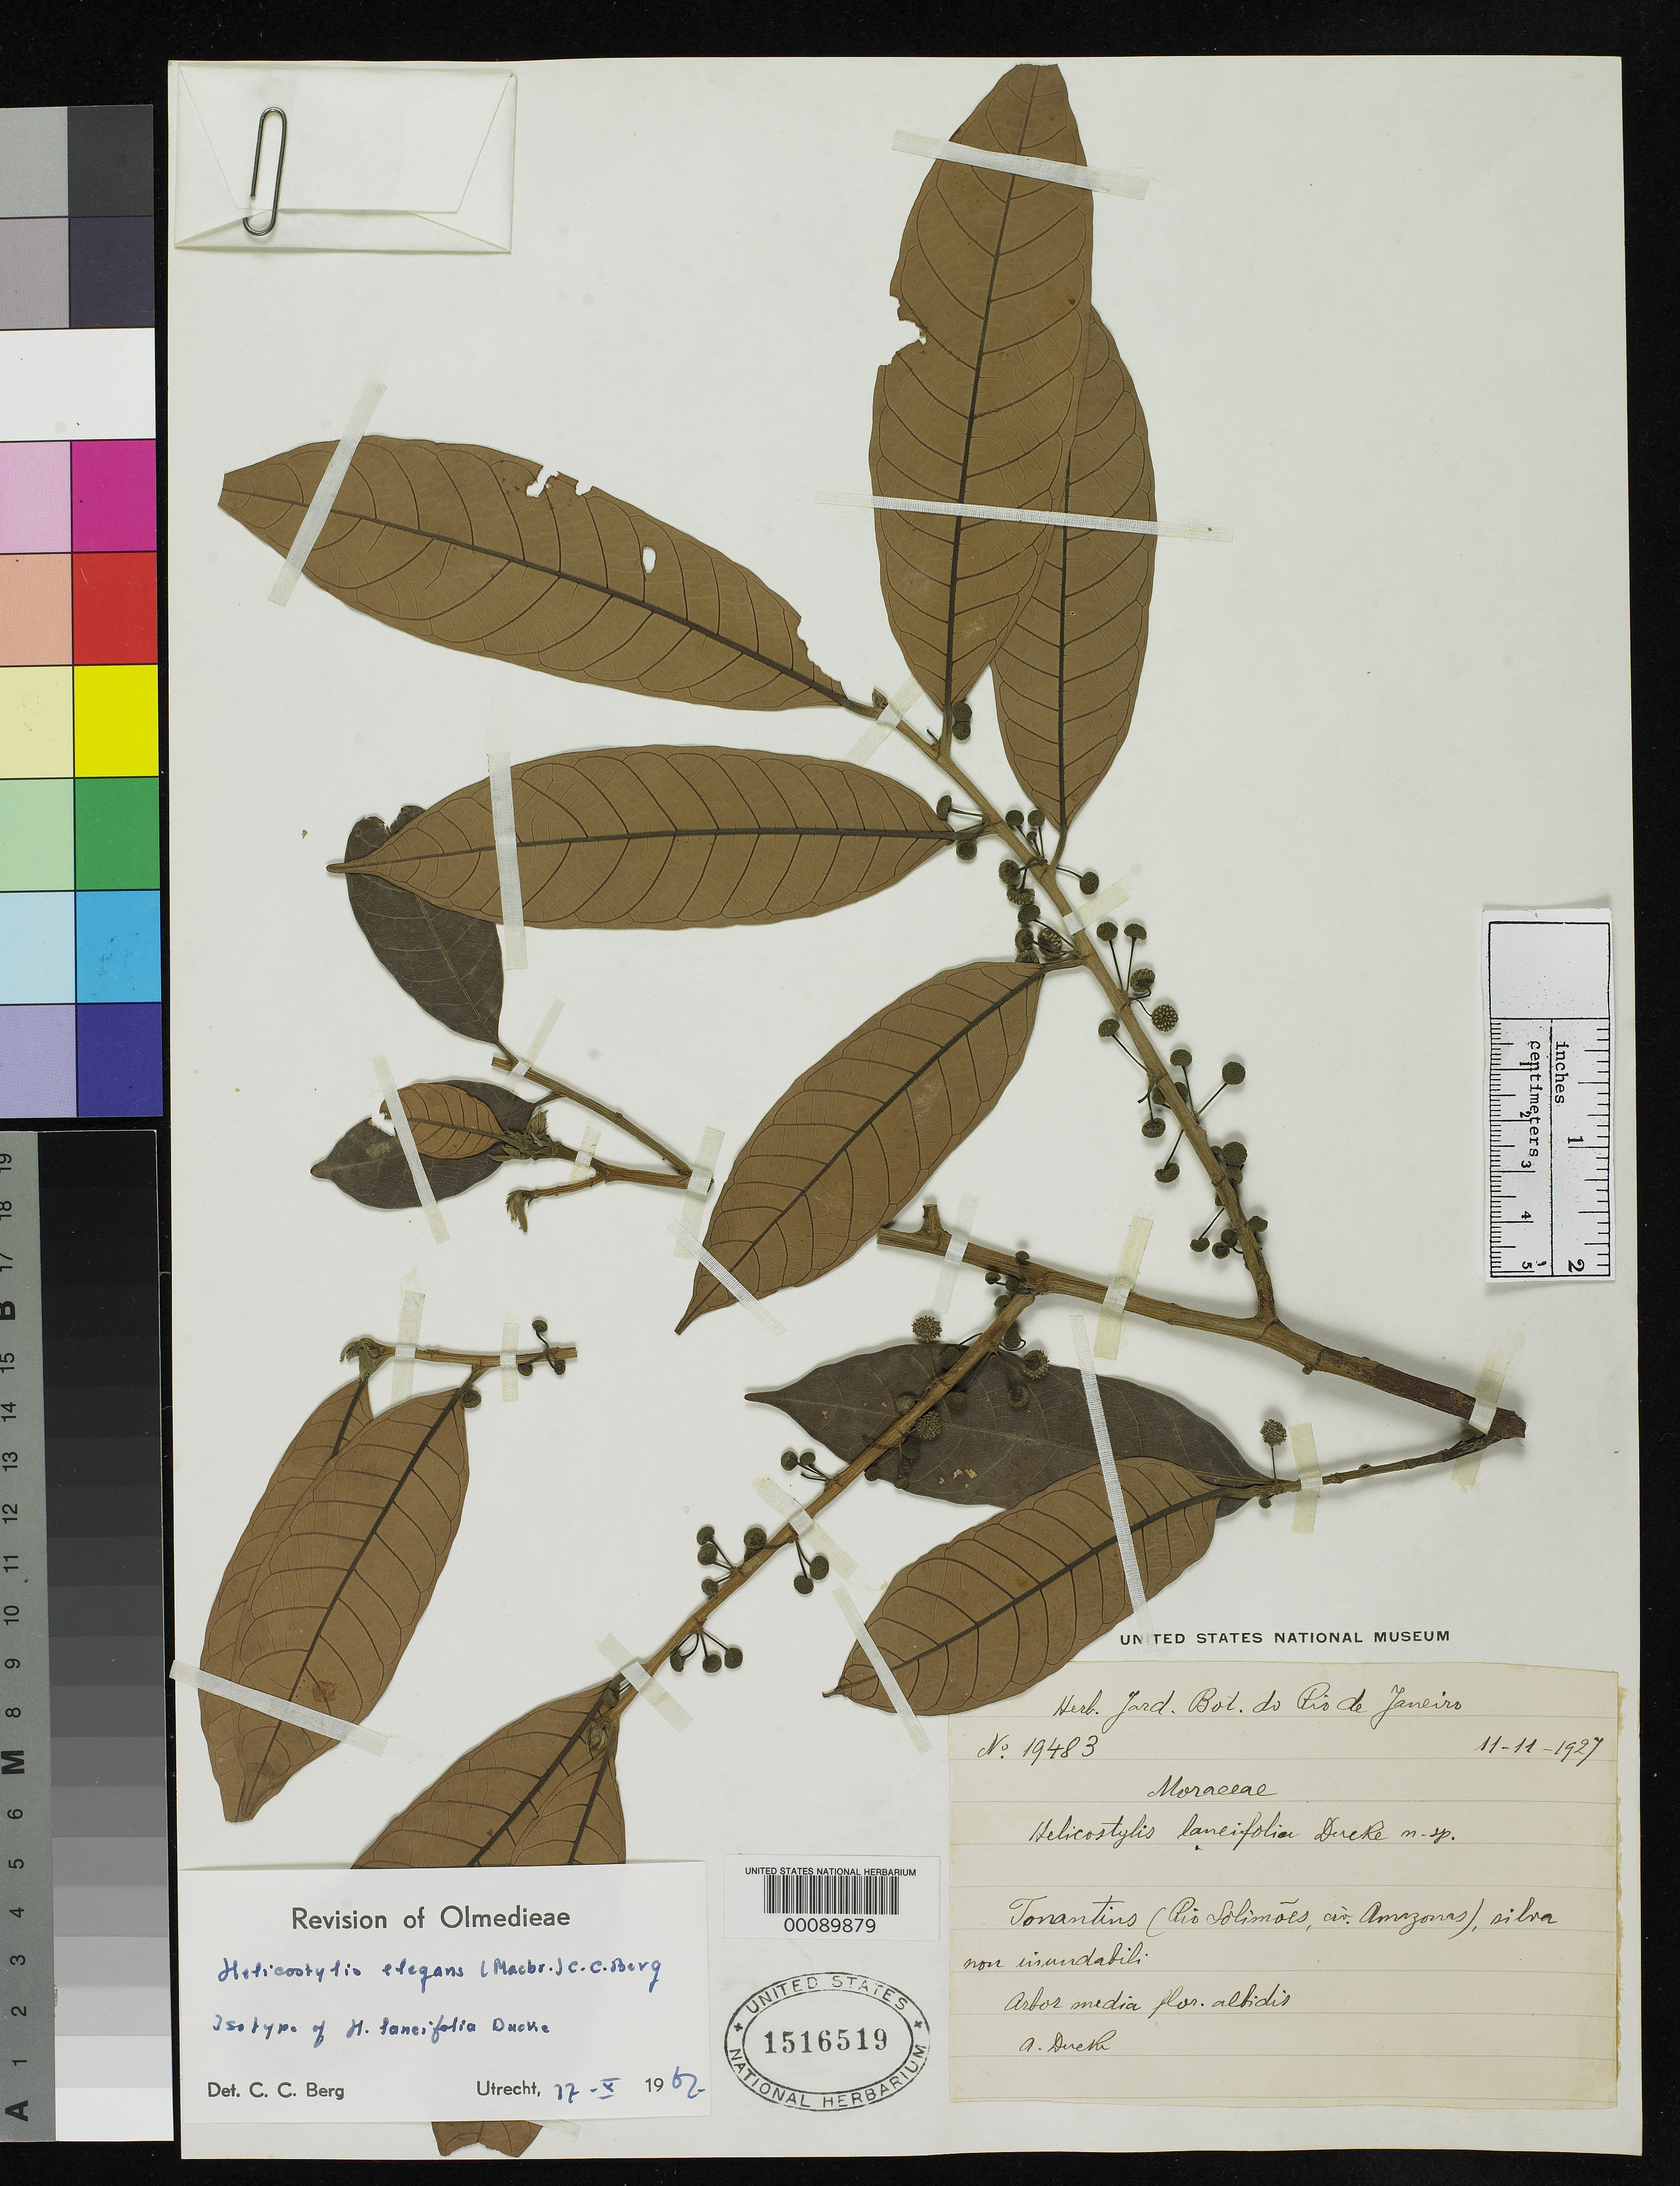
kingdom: Plantae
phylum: Tracheophyta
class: Magnoliopsida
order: Rosales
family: Moraceae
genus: Helicostylis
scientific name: Helicostylis lancifolia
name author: Ducke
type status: Isotype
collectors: A. Ducke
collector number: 19483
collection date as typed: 11 Nov 1927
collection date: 1927-11-11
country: Brazil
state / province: Amazonas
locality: Rio Solimaes, prope Tonantins.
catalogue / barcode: US 1516519